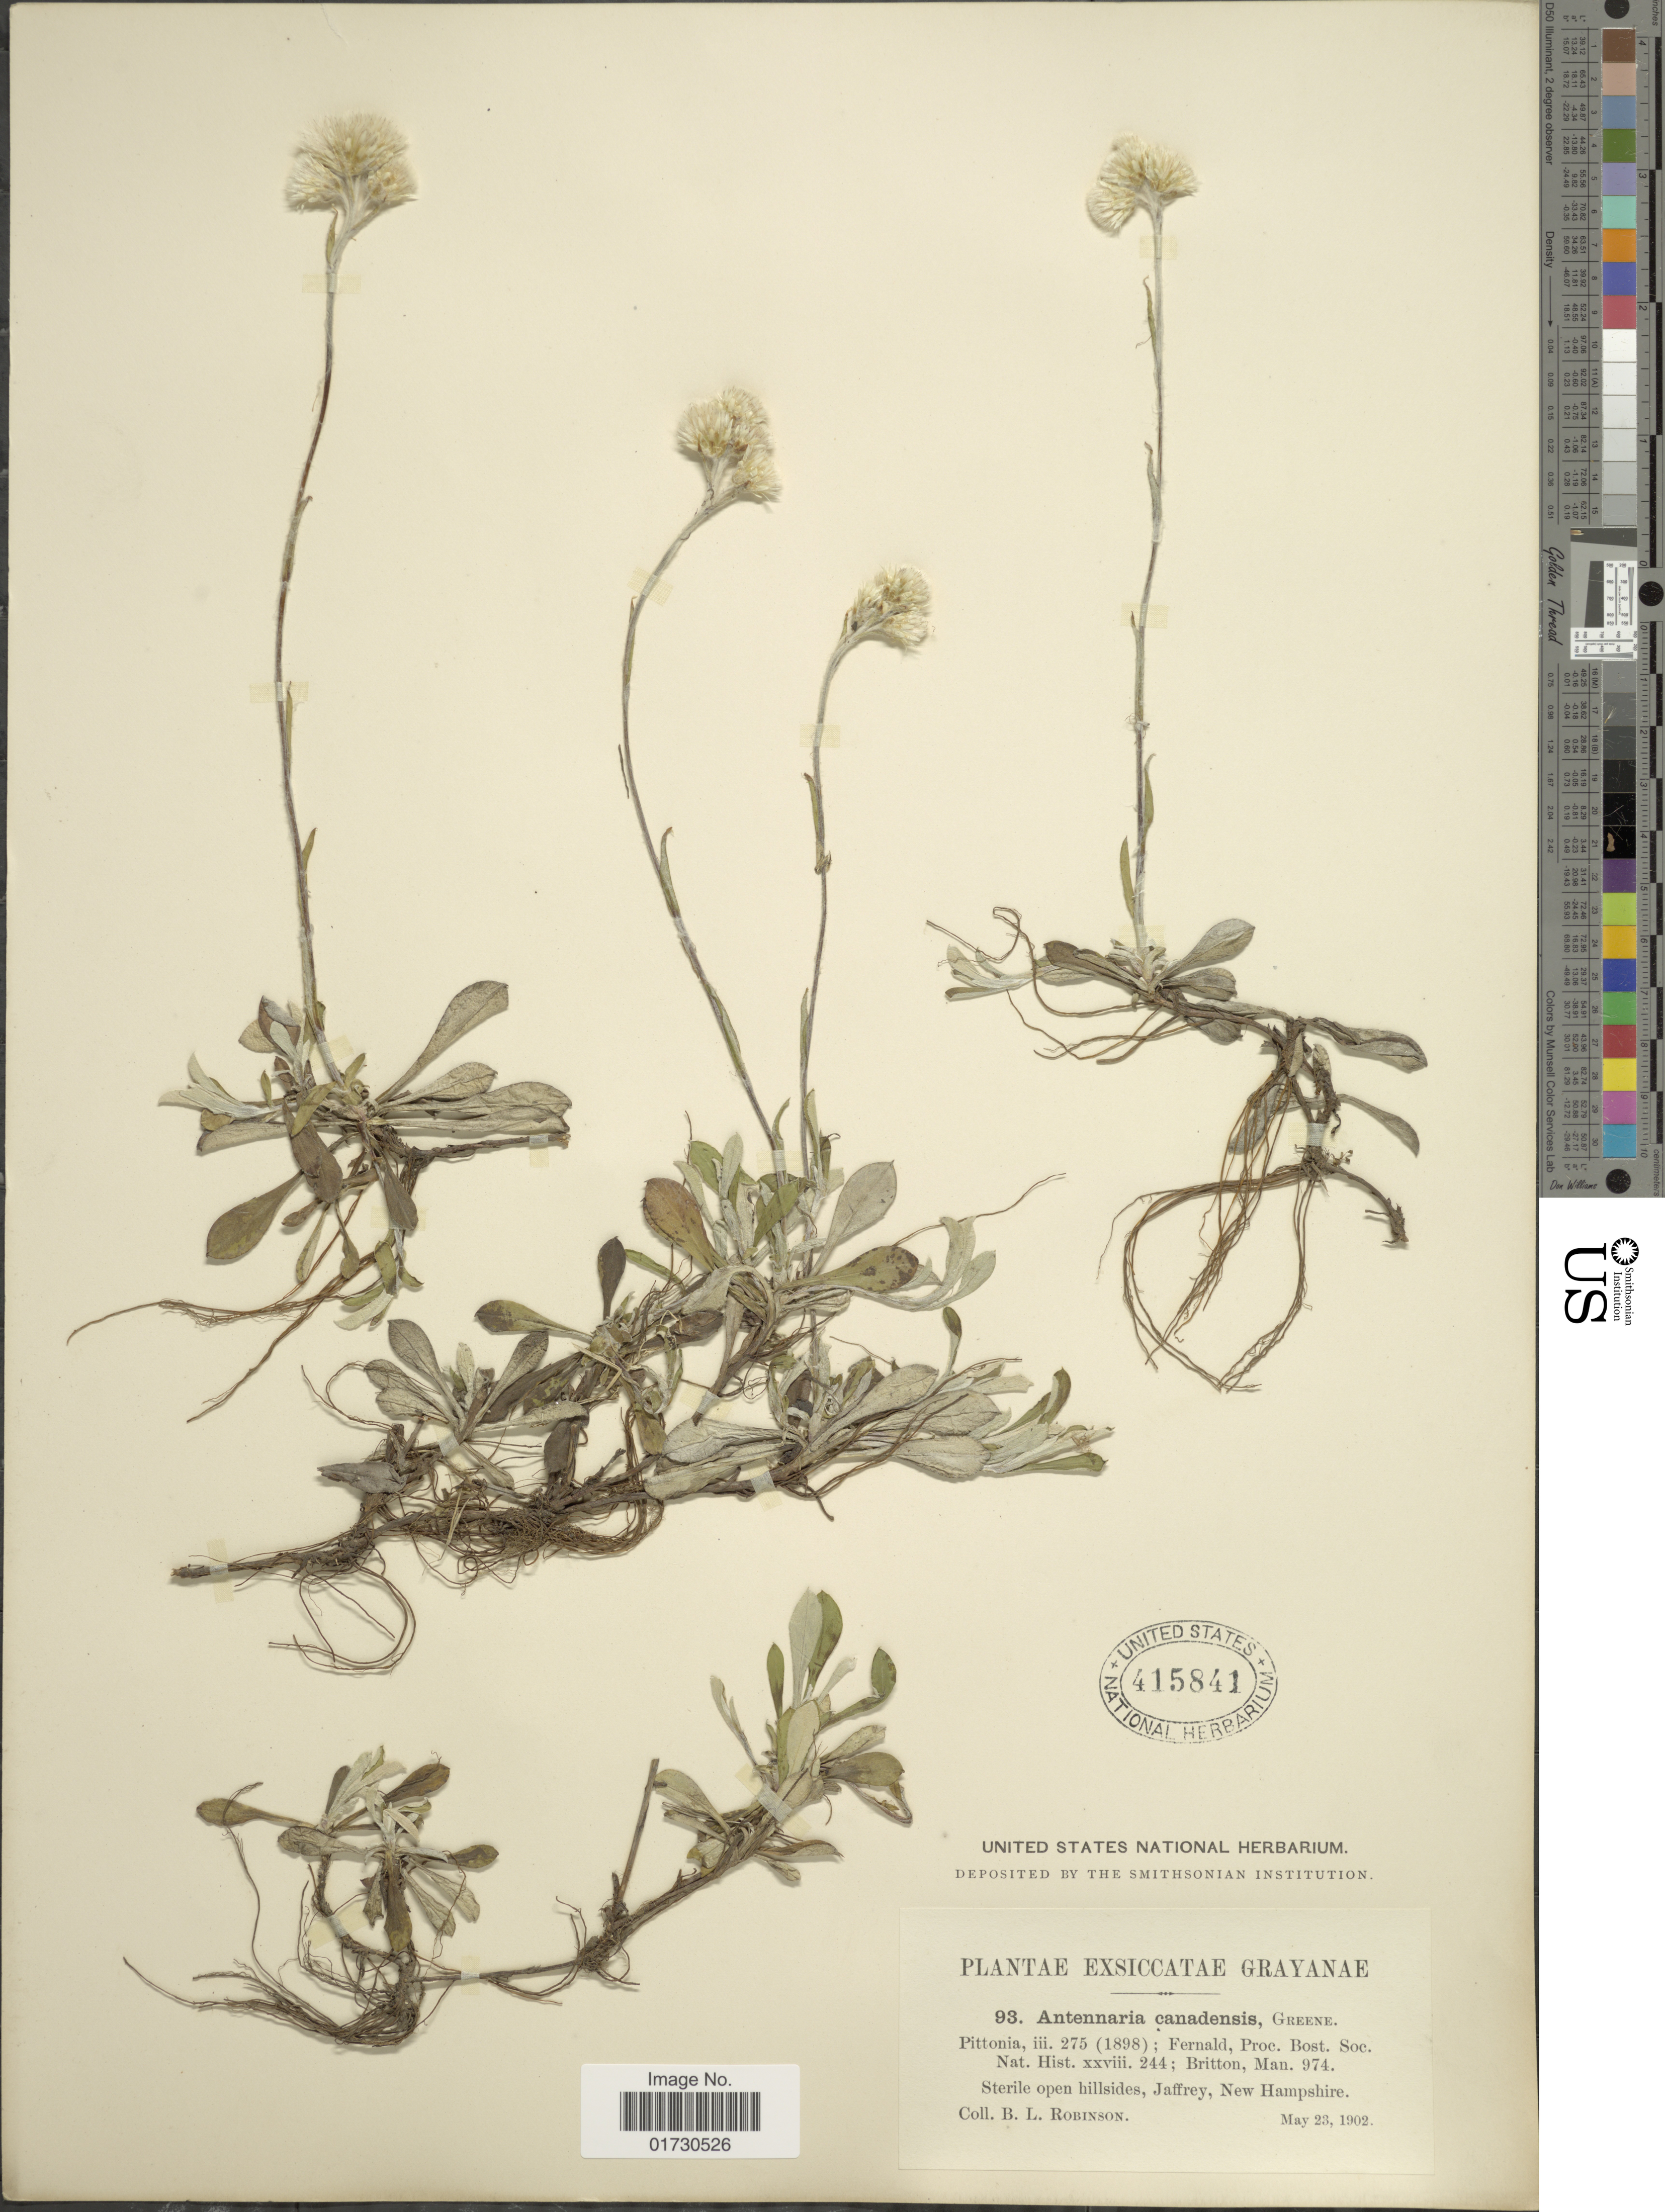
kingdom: Plantae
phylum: Tracheophyta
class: Magnoliopsida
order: Asterales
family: Asteraceae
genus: Antennaria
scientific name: Antennaria canadensis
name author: Greene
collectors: B. L. Robinson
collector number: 93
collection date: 1902-05-23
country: United States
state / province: New Hampshire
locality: Sterile open hillside, Jaffrey, new Hampshire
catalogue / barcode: US 415841